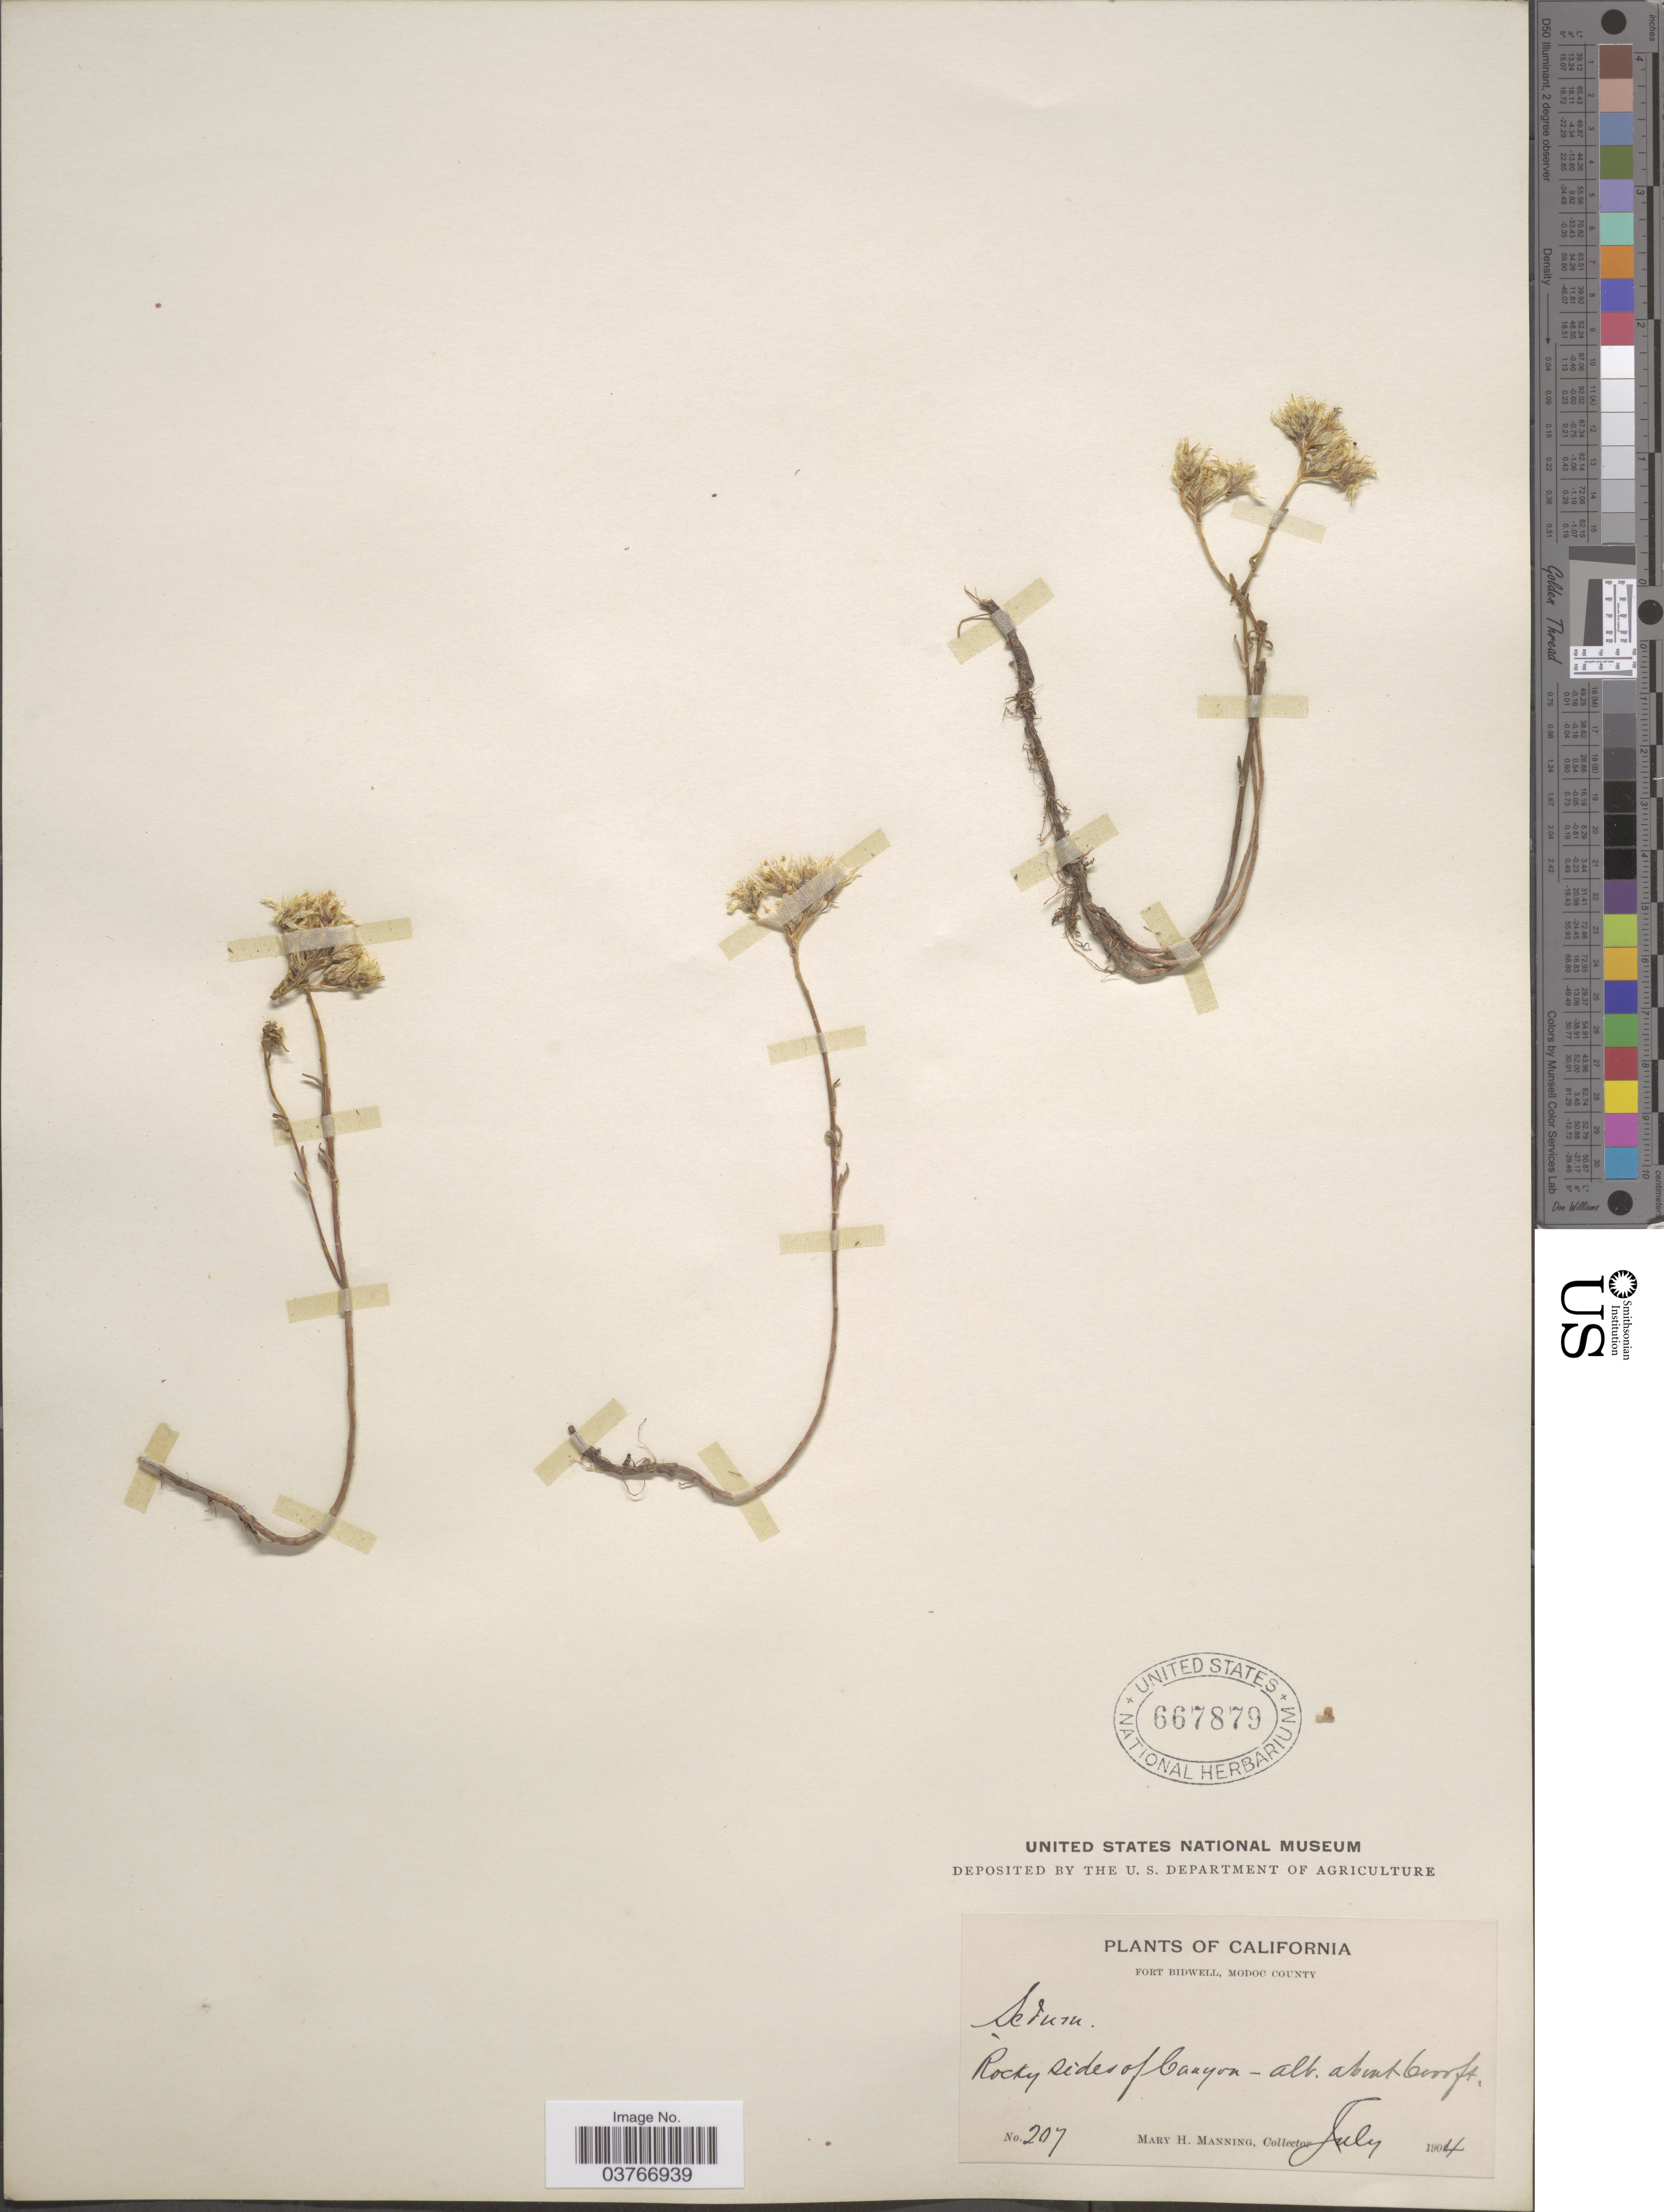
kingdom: Plantae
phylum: Tracheophyta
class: Magnoliopsida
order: Saxifragales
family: Crassulaceae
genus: Sedum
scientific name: Sedum sp.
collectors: M. Manning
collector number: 207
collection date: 1904-07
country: United States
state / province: California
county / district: Modoc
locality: Fort Bidwell, Modoc County. Rocky sides of Canyon.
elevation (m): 1829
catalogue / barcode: US 667879